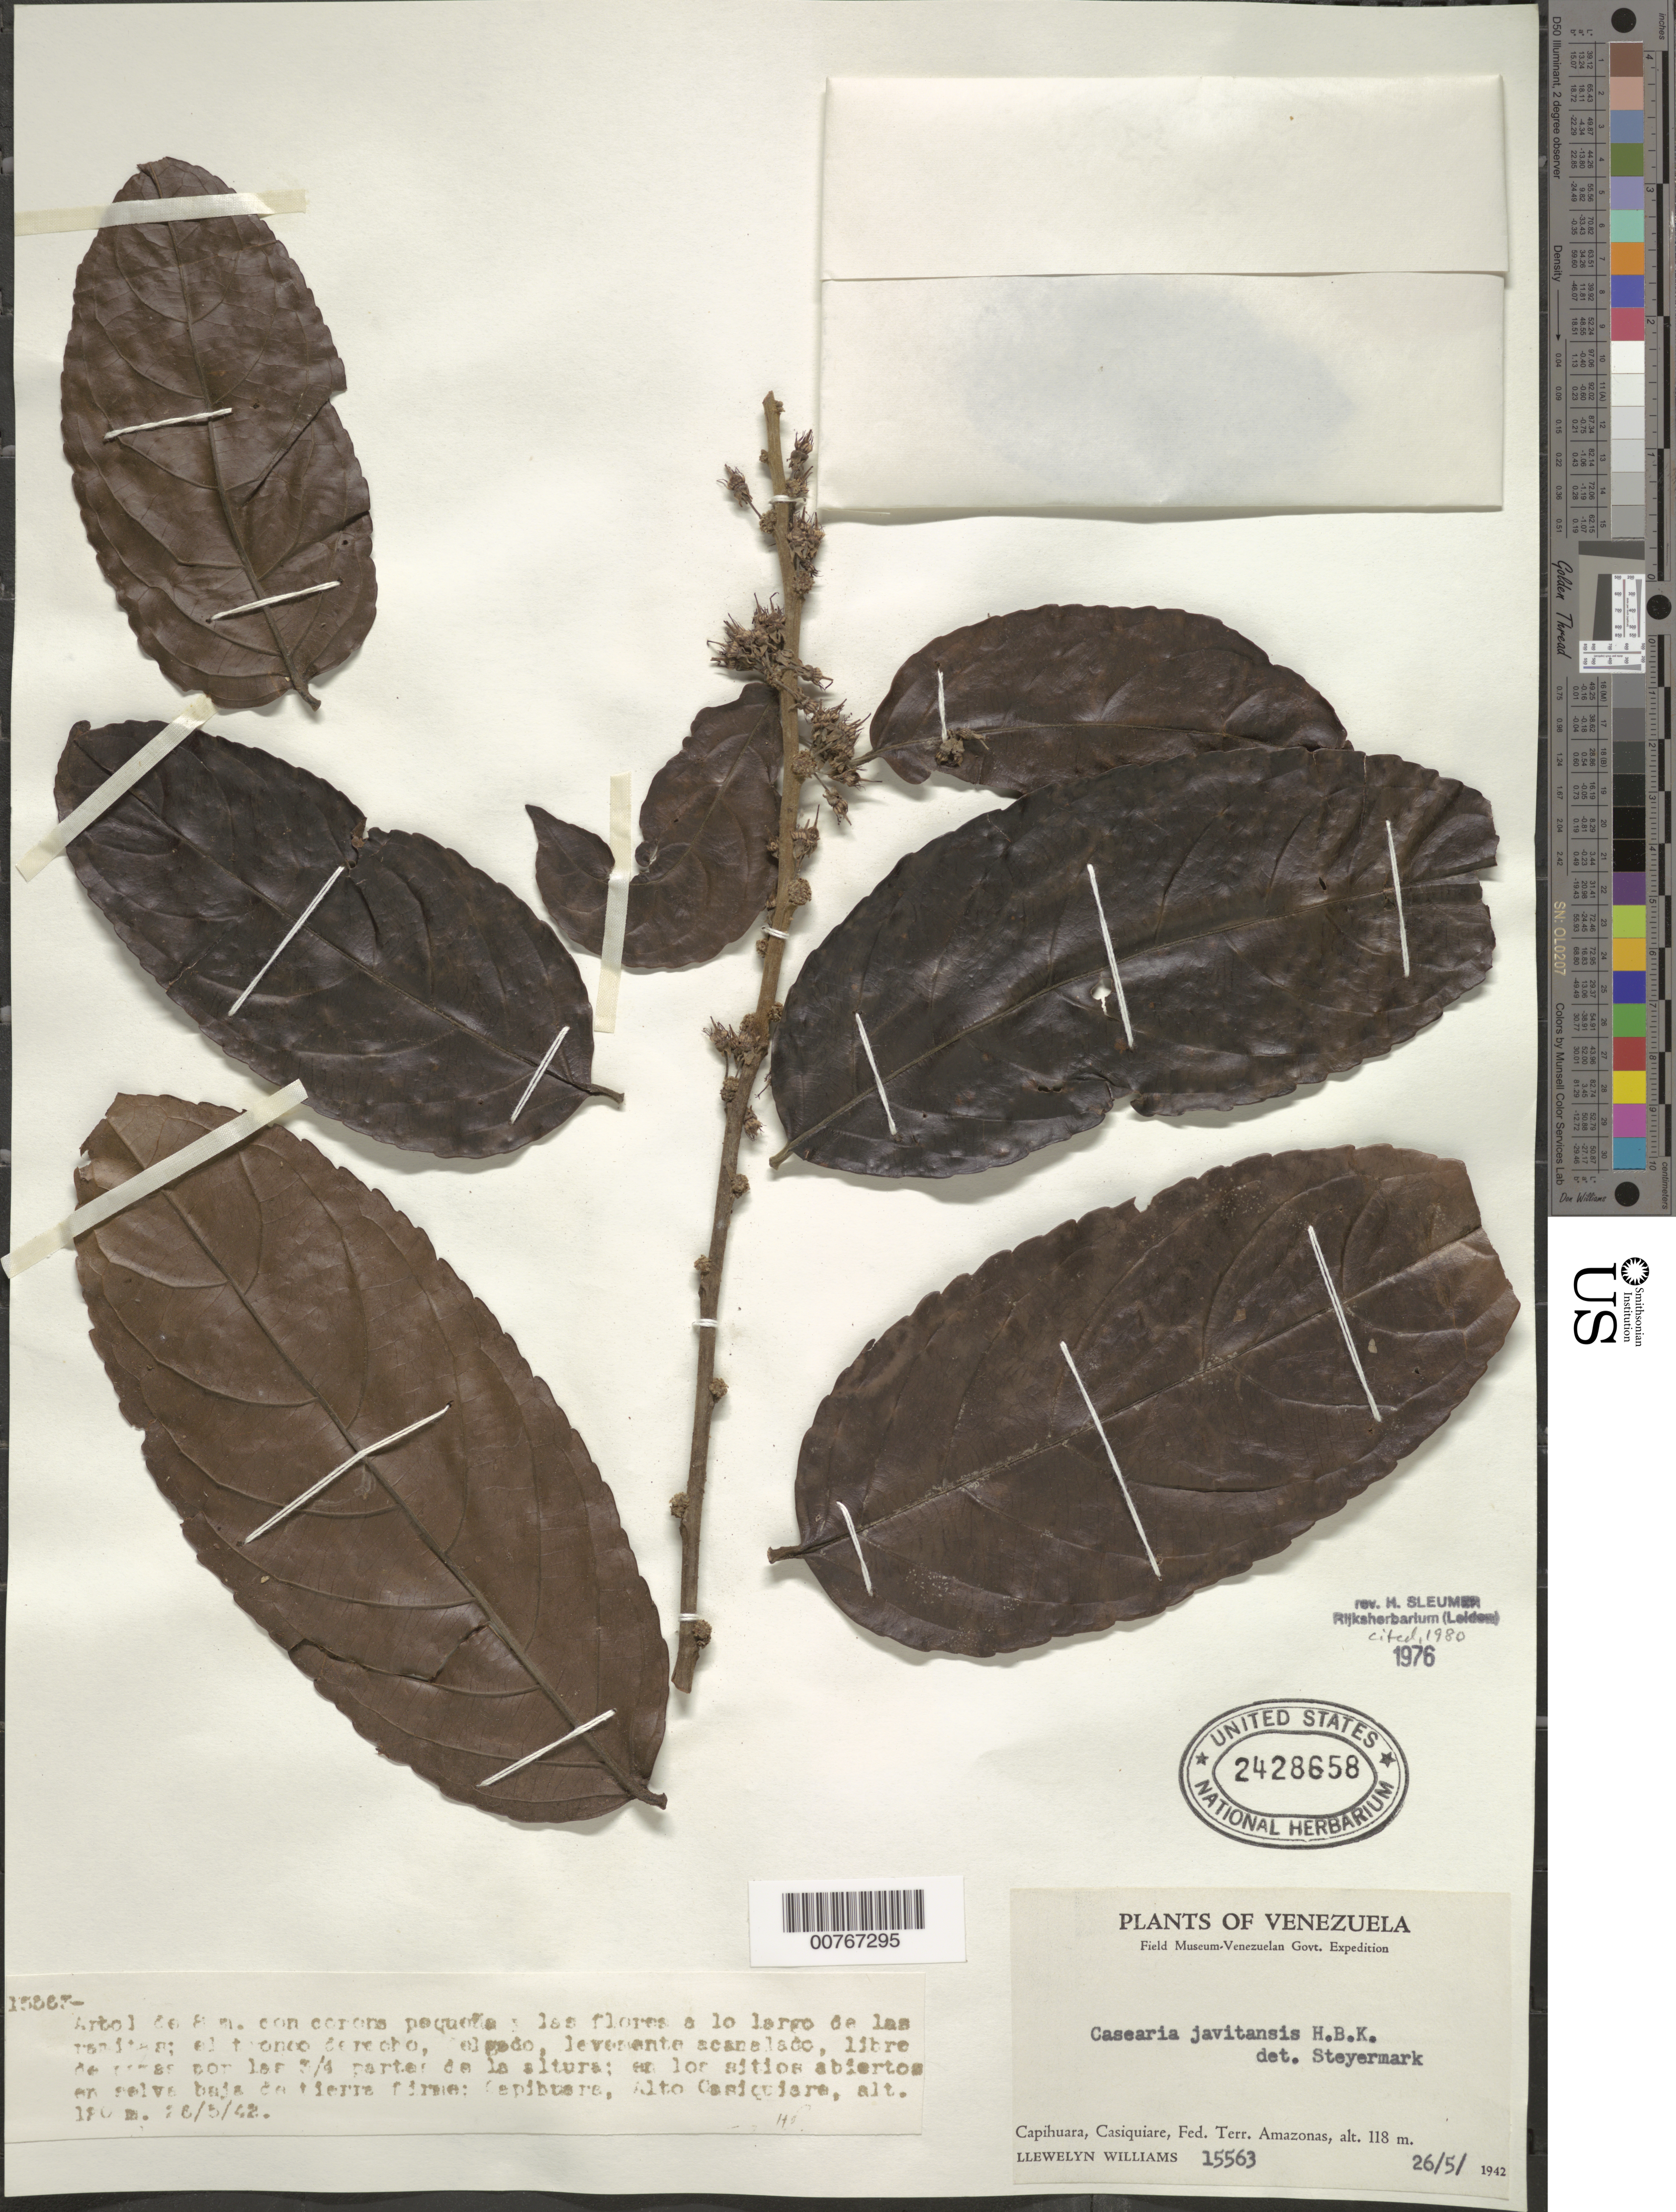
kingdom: Plantae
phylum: Tracheophyta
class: Magnoliopsida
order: Malpighiales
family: Salicaceae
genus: Piparea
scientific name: Piparea multiflora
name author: C.F. Gaertn.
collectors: Ll. Williams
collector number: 15563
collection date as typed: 26-May-42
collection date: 1942-05-26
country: Venezuela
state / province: Amazonas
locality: Capihuara, Alto Casiquiare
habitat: Open areas in forest on terra firma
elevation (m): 120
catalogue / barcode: US 2428658